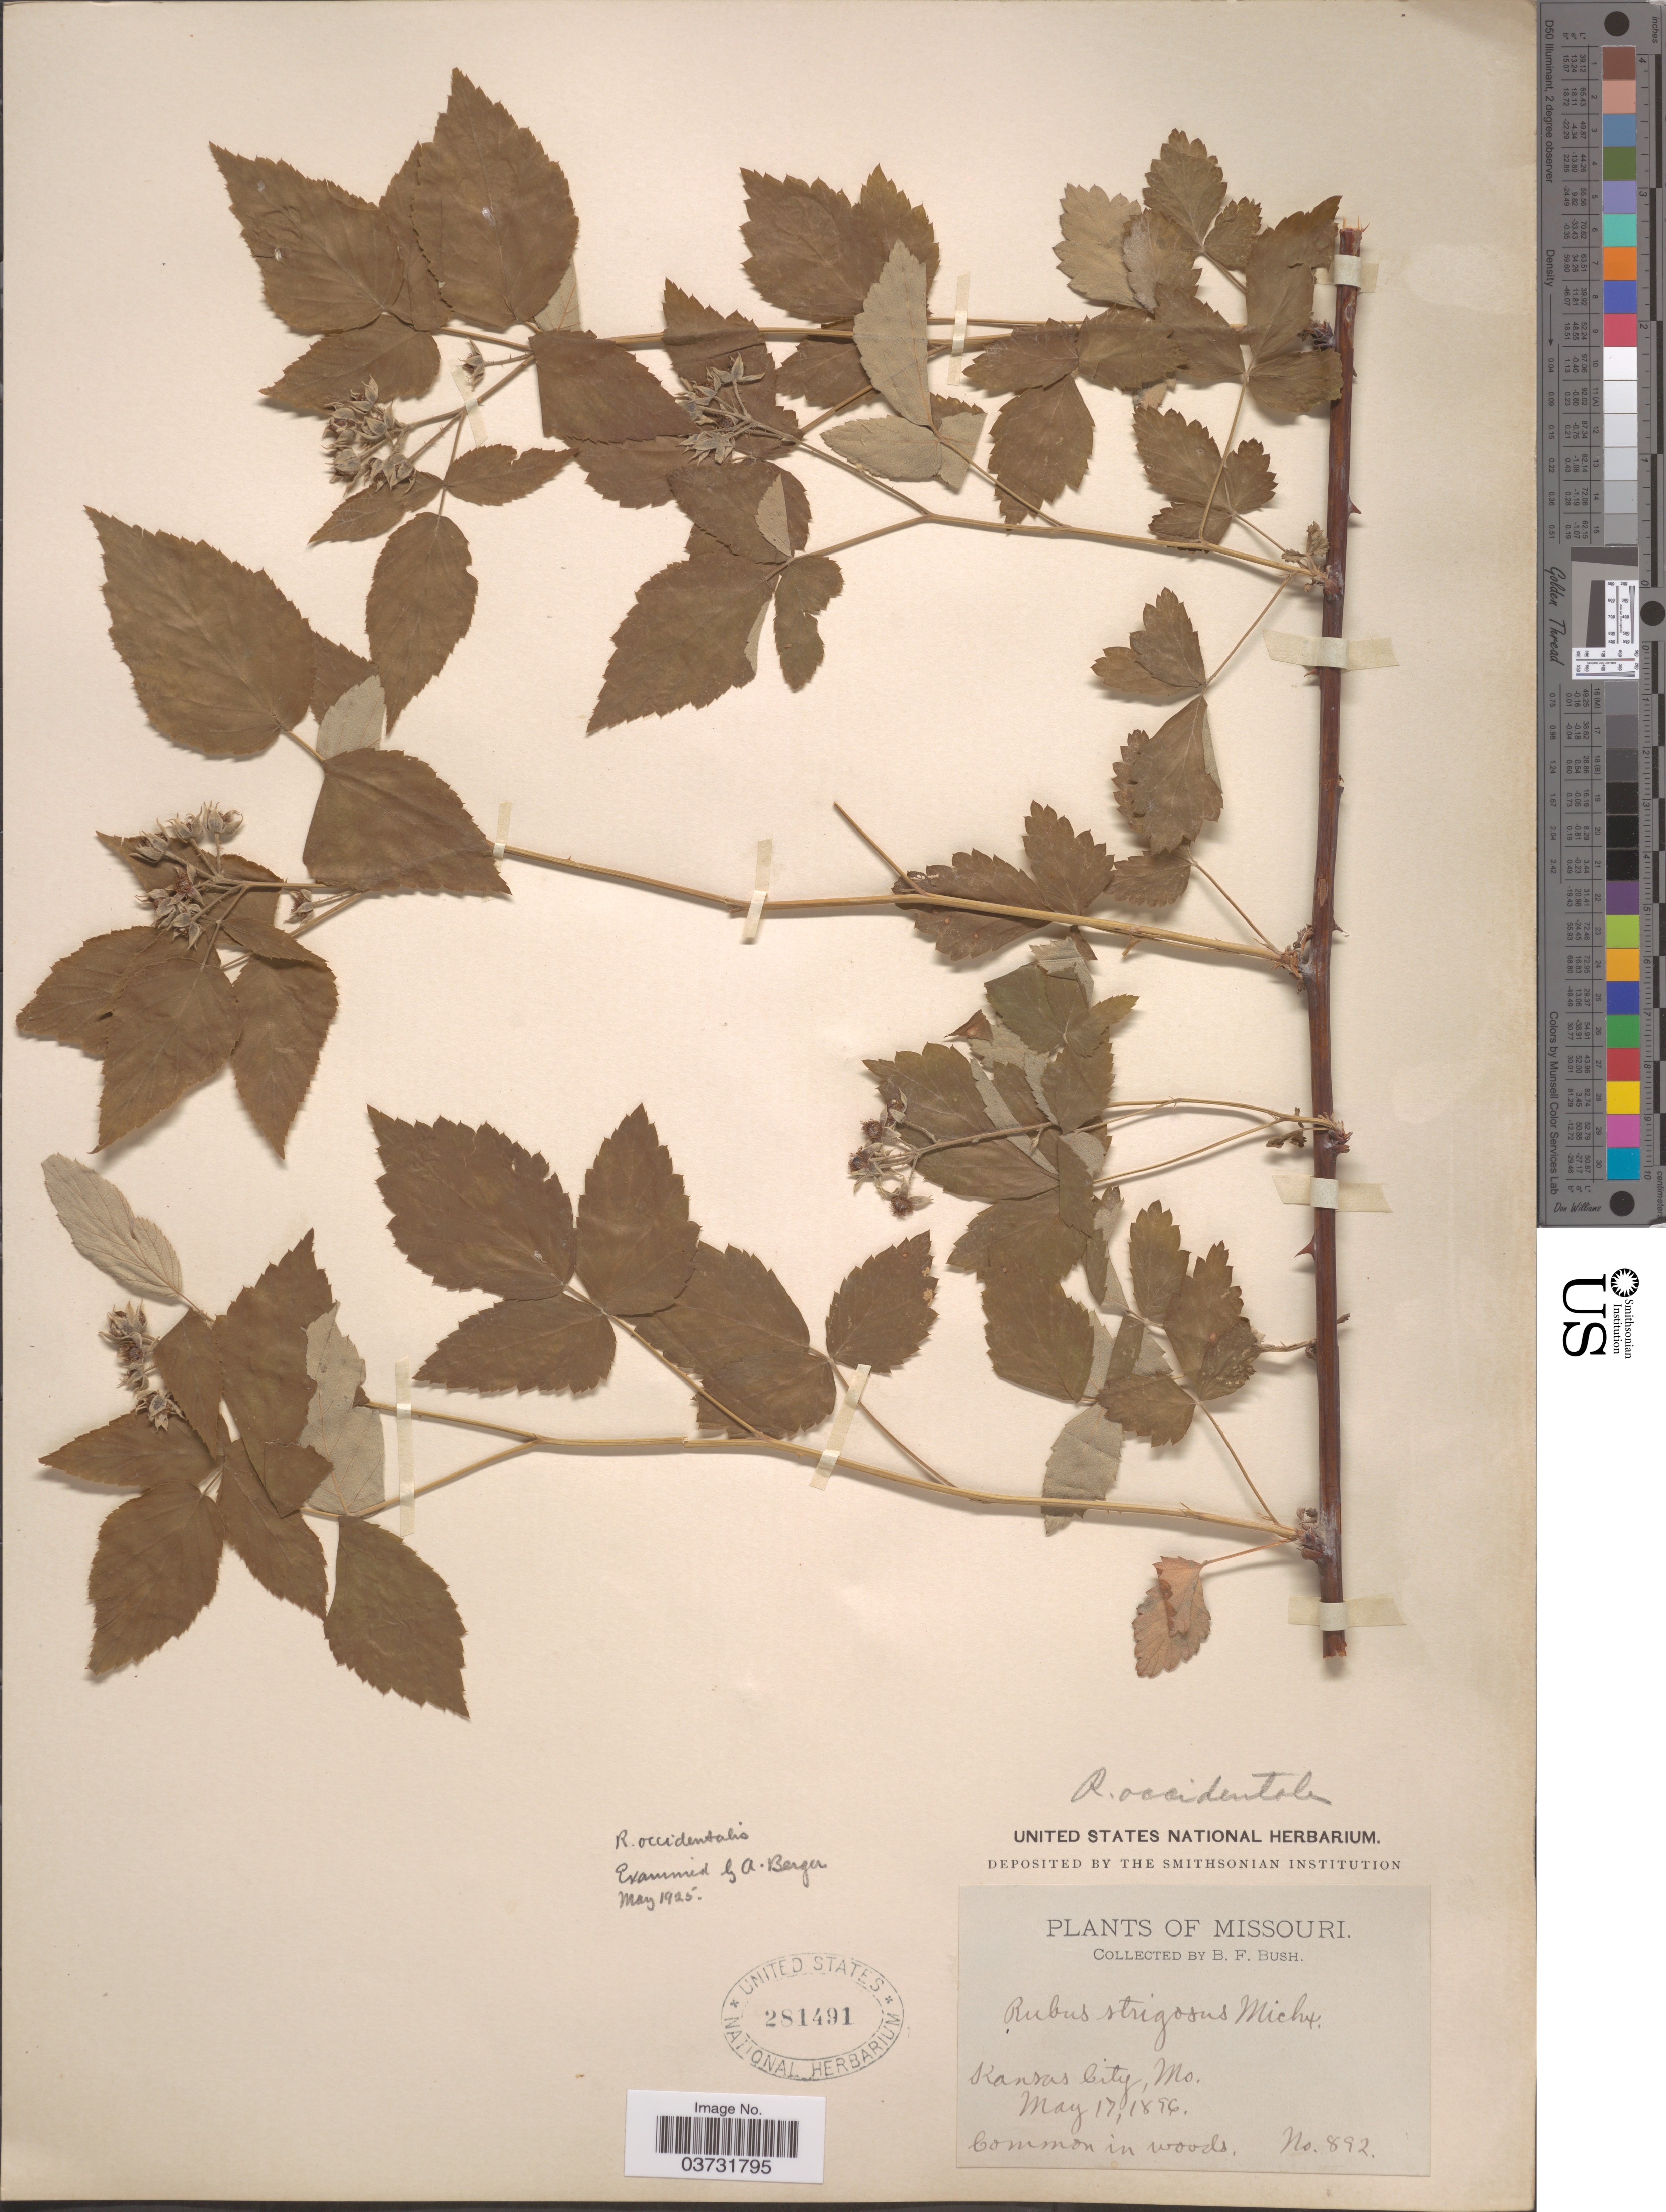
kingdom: Plantae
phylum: Tracheophyta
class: Magnoliopsida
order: Rosales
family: Rosaceae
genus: Rubus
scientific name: Rubus occidentalis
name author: L.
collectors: B. F. Bush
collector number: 892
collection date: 1896-05-17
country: United States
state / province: Missouri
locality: Kansas City.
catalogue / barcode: US 281491